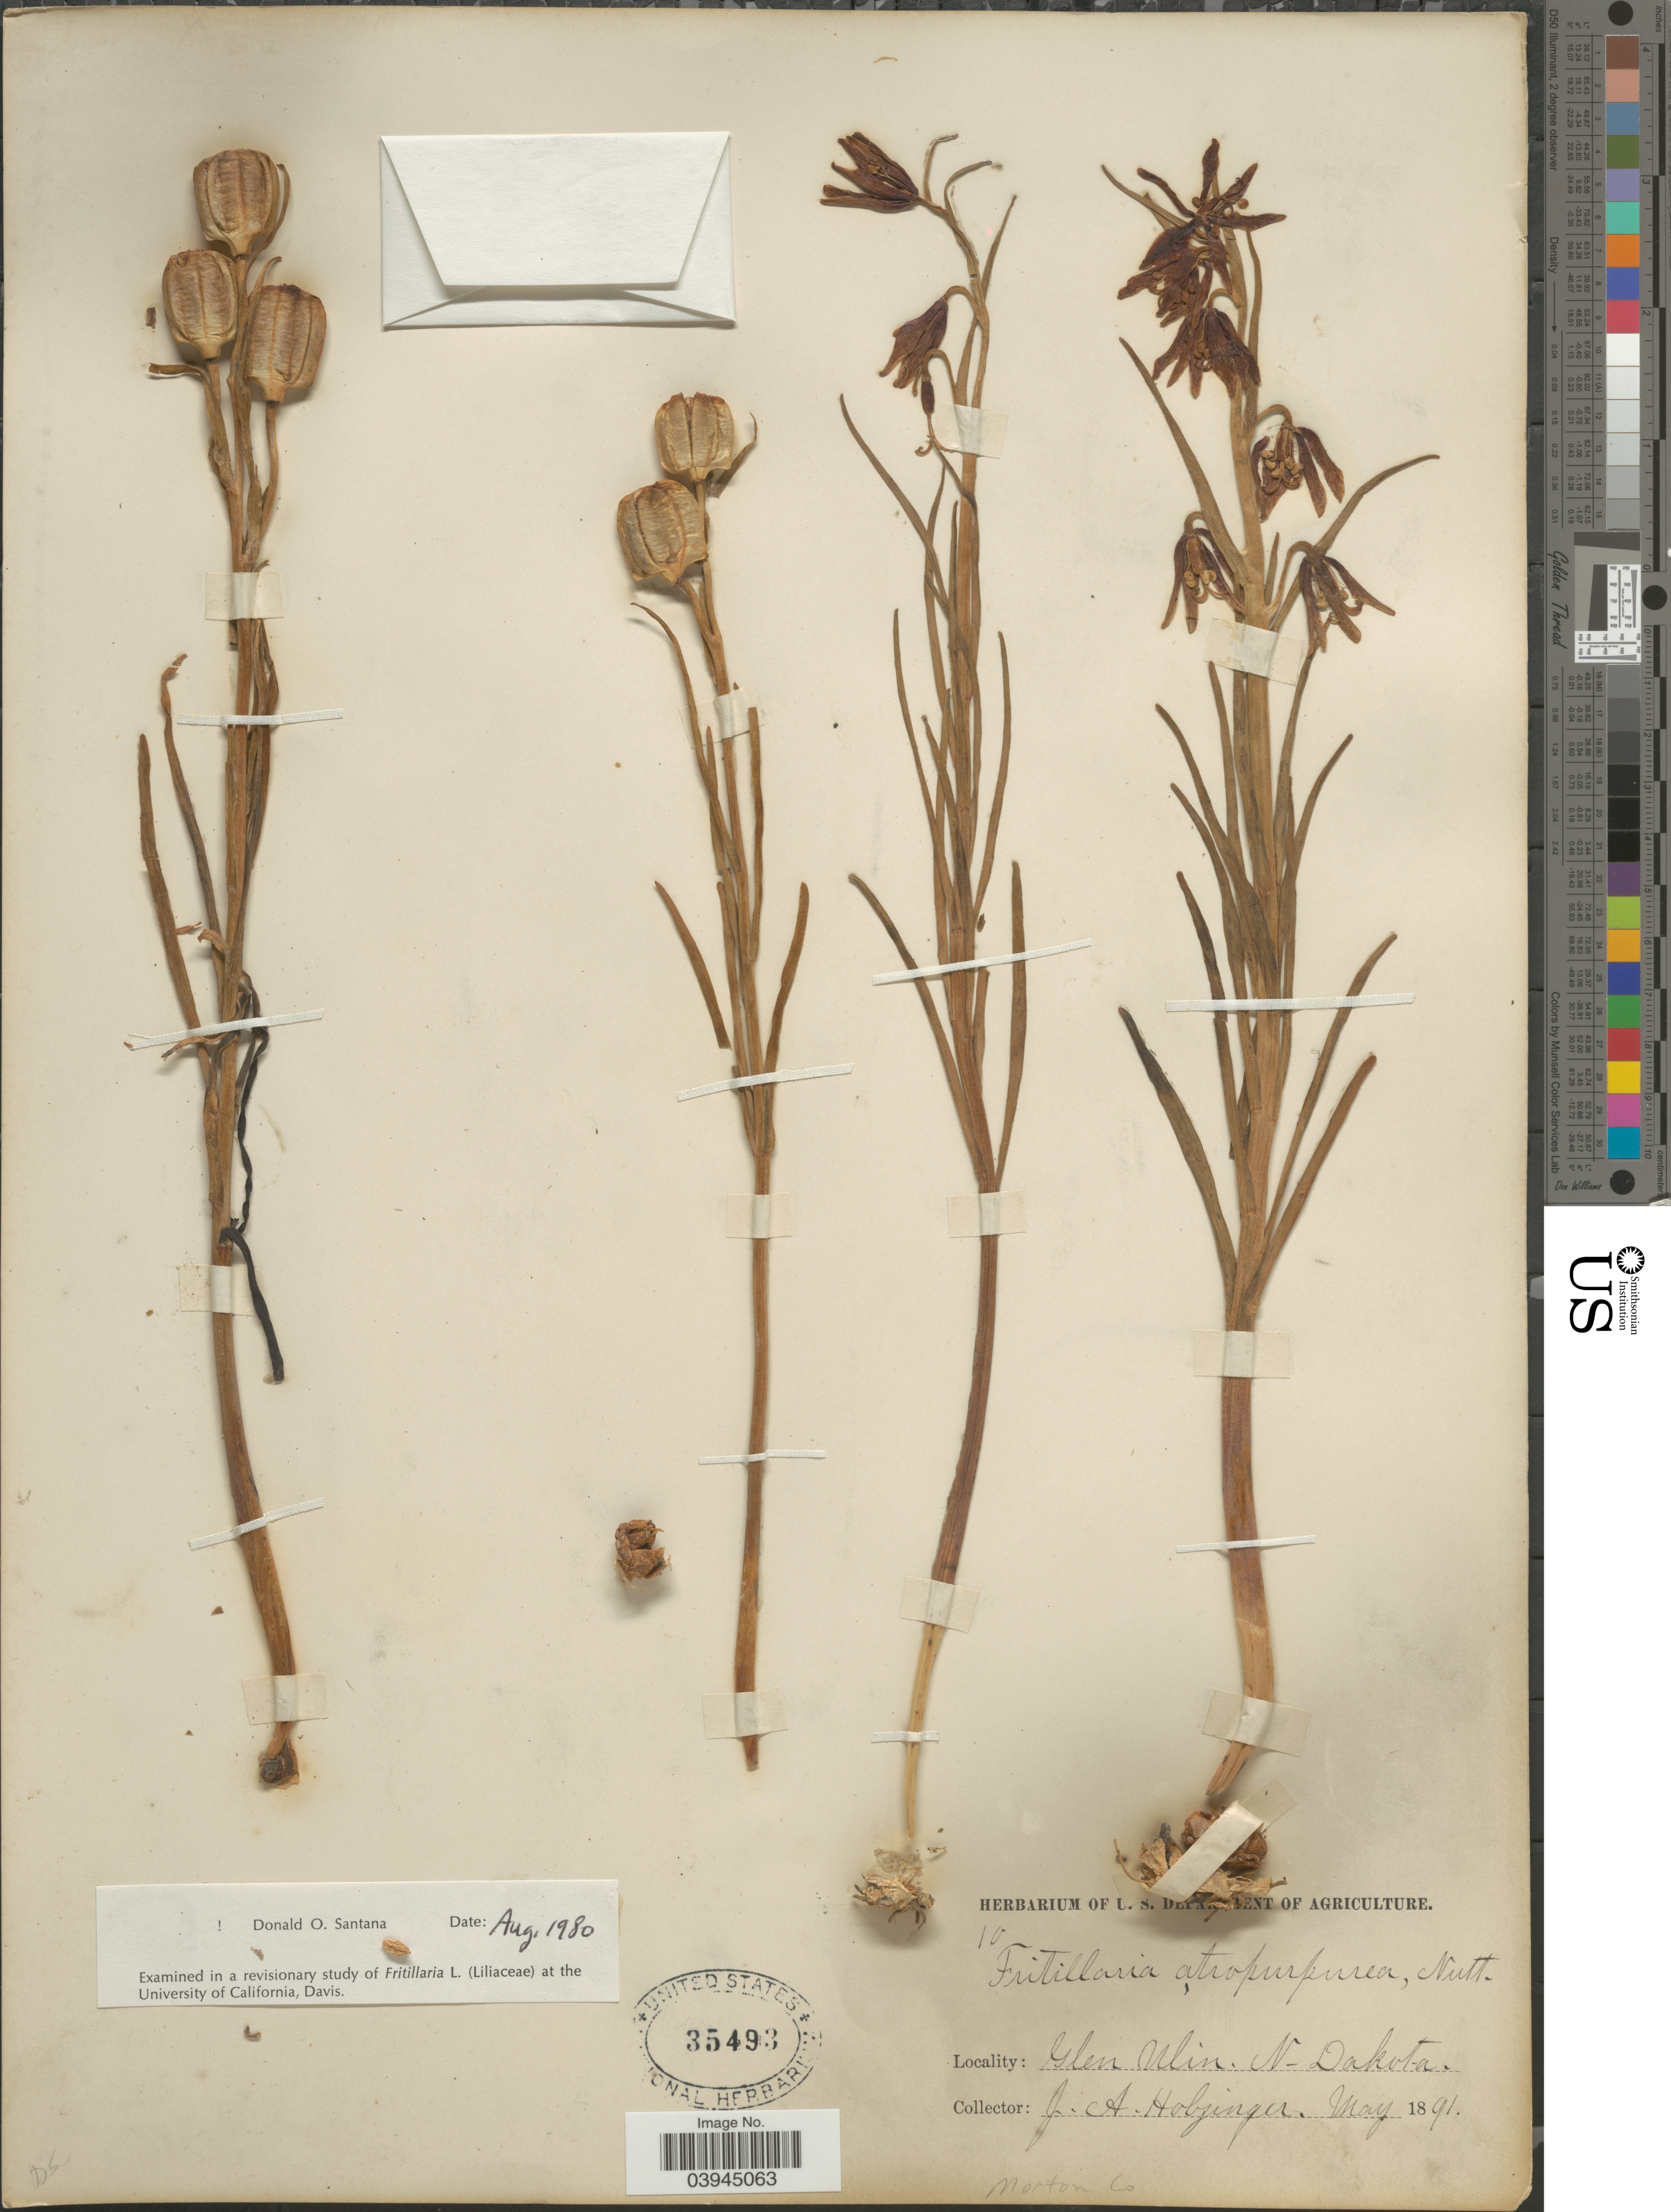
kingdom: Plantae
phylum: Tracheophyta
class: Liliopsida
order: Liliales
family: Liliaceae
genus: Fritillaria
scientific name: Fritillaria atropurpurea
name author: Nutt.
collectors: J. Holzinger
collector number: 10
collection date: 1891-05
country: United States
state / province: North Dakota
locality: Glen Ulin. Morton Co.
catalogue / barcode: US 35493